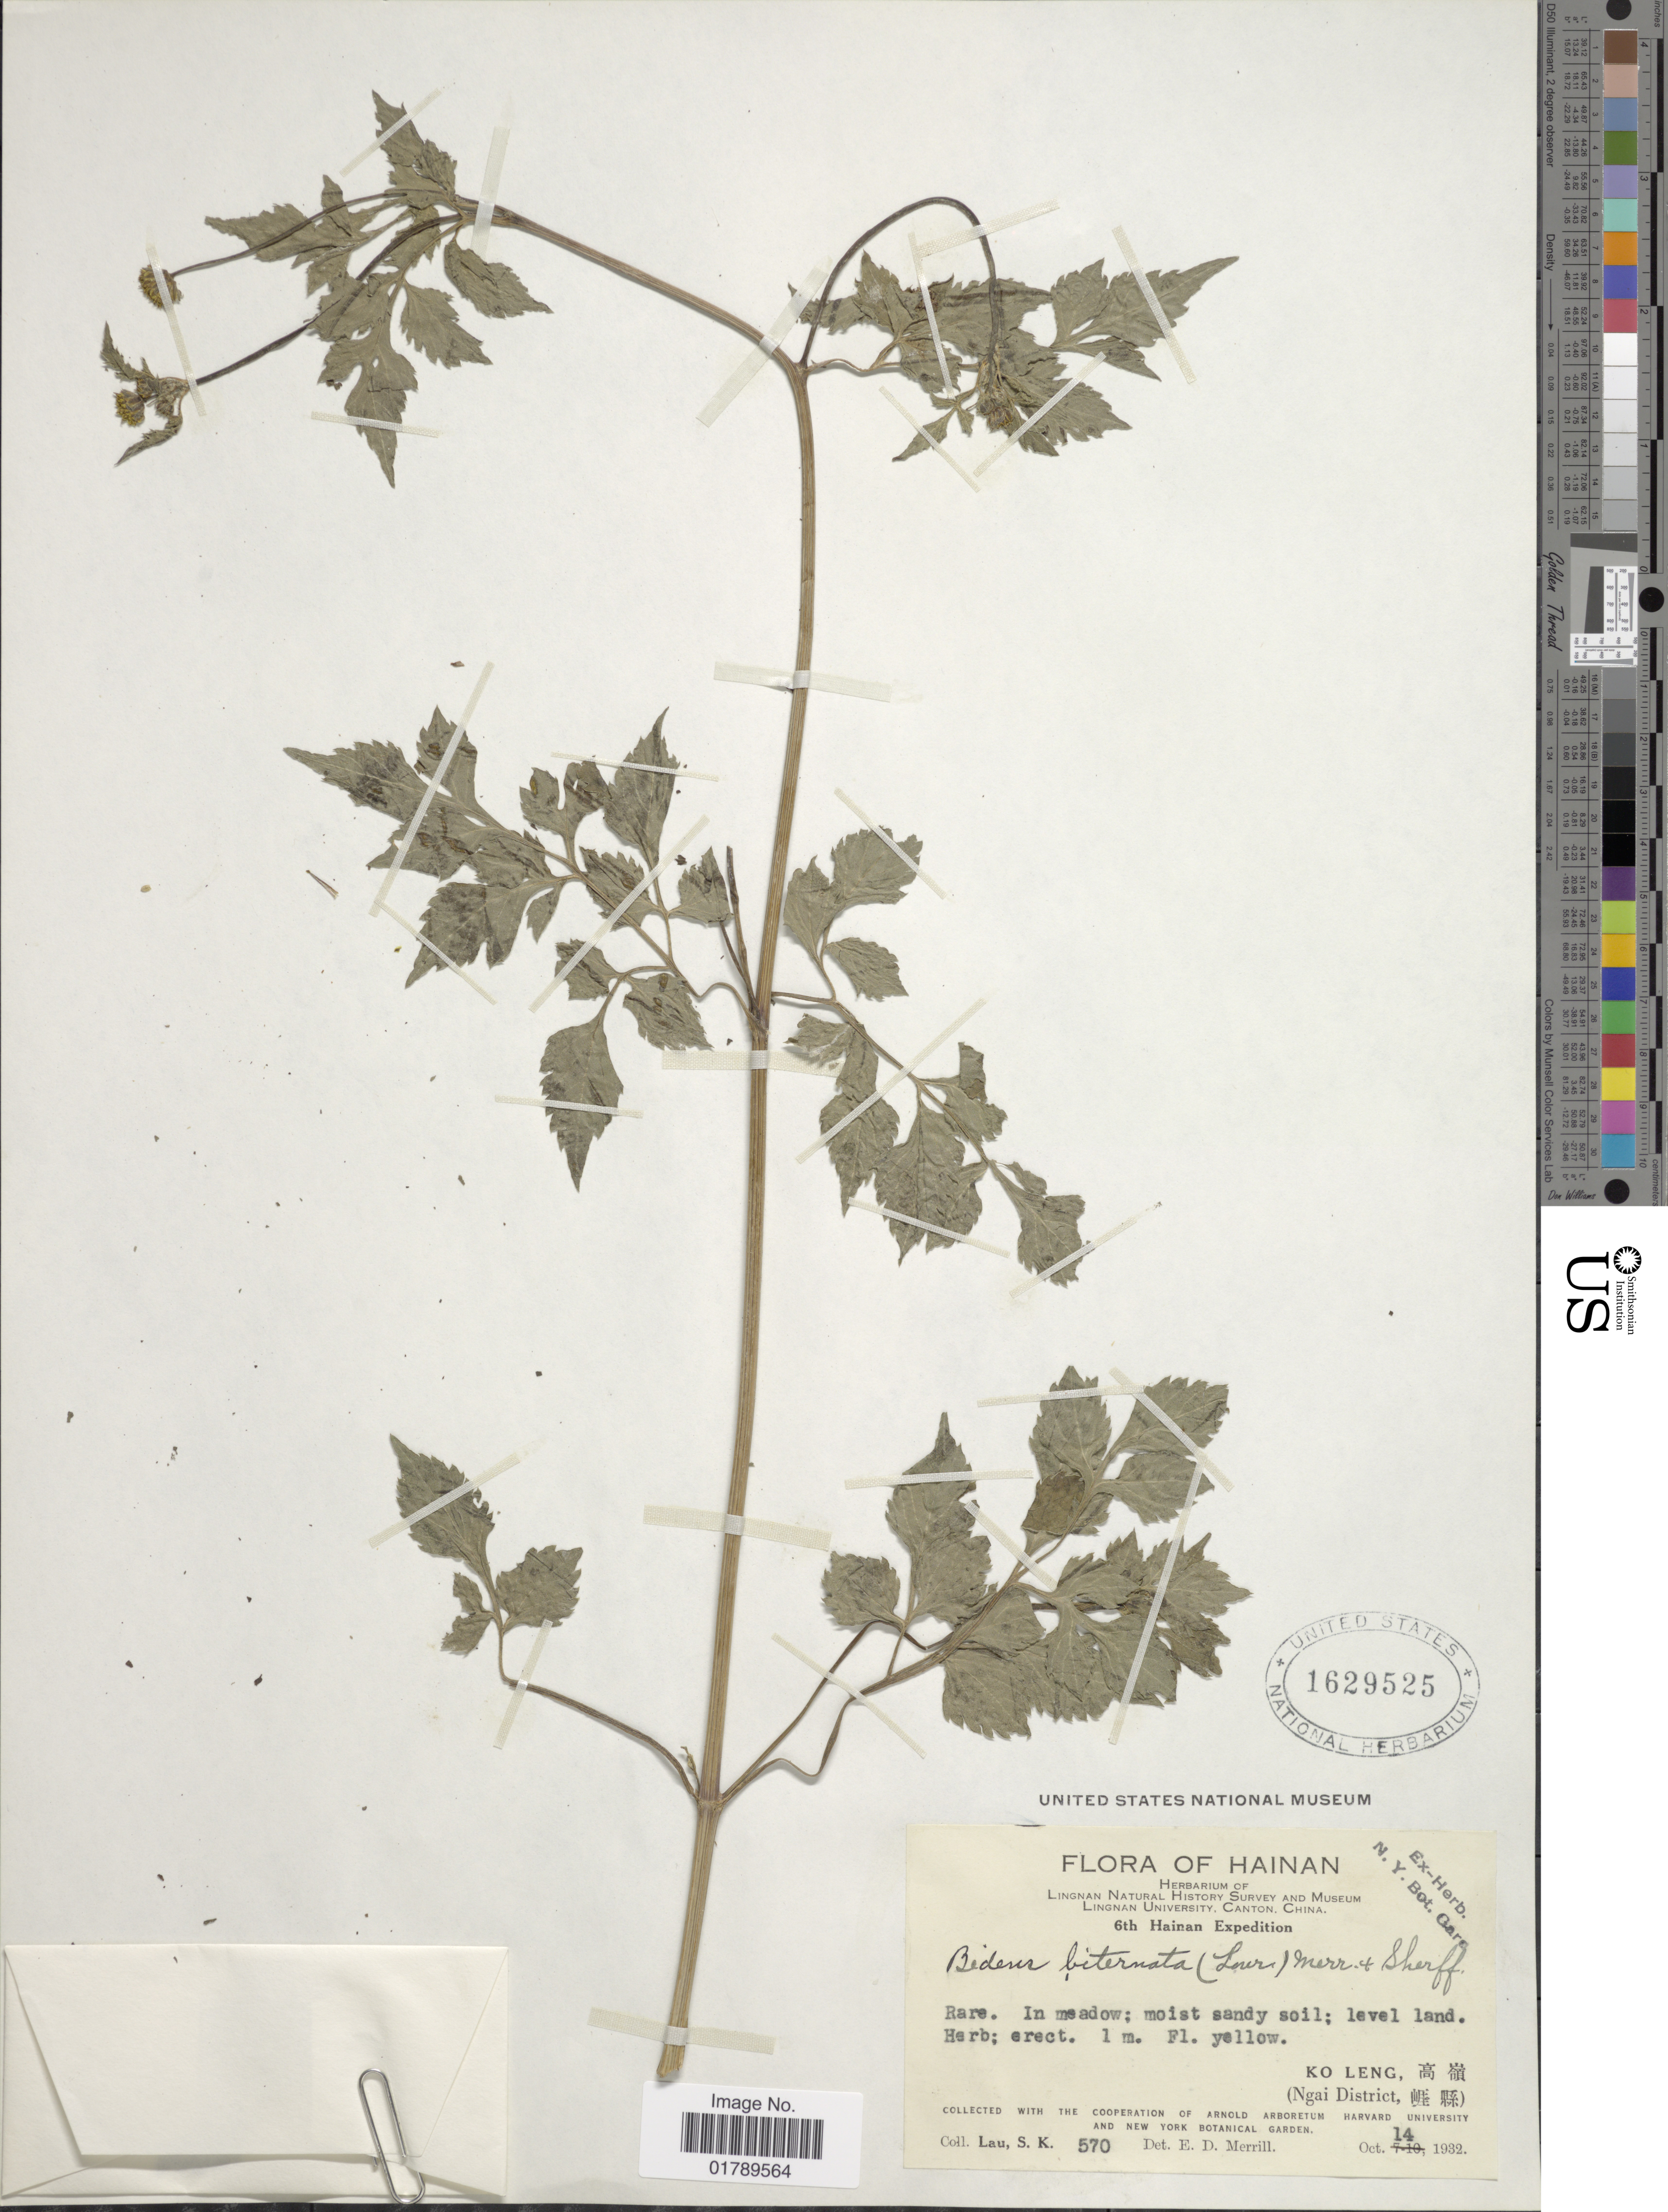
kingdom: Plantae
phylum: Tracheophyta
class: Magnoliopsida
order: Asterales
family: Asteraceae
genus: Bidens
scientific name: Bidens biternata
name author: (Lour.) Merr. & Sherff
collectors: S. K. Lau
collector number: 570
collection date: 1932-10-14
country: China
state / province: Hainan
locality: Hainan. Ko Leng. (Ngai District)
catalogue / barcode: US 1629525